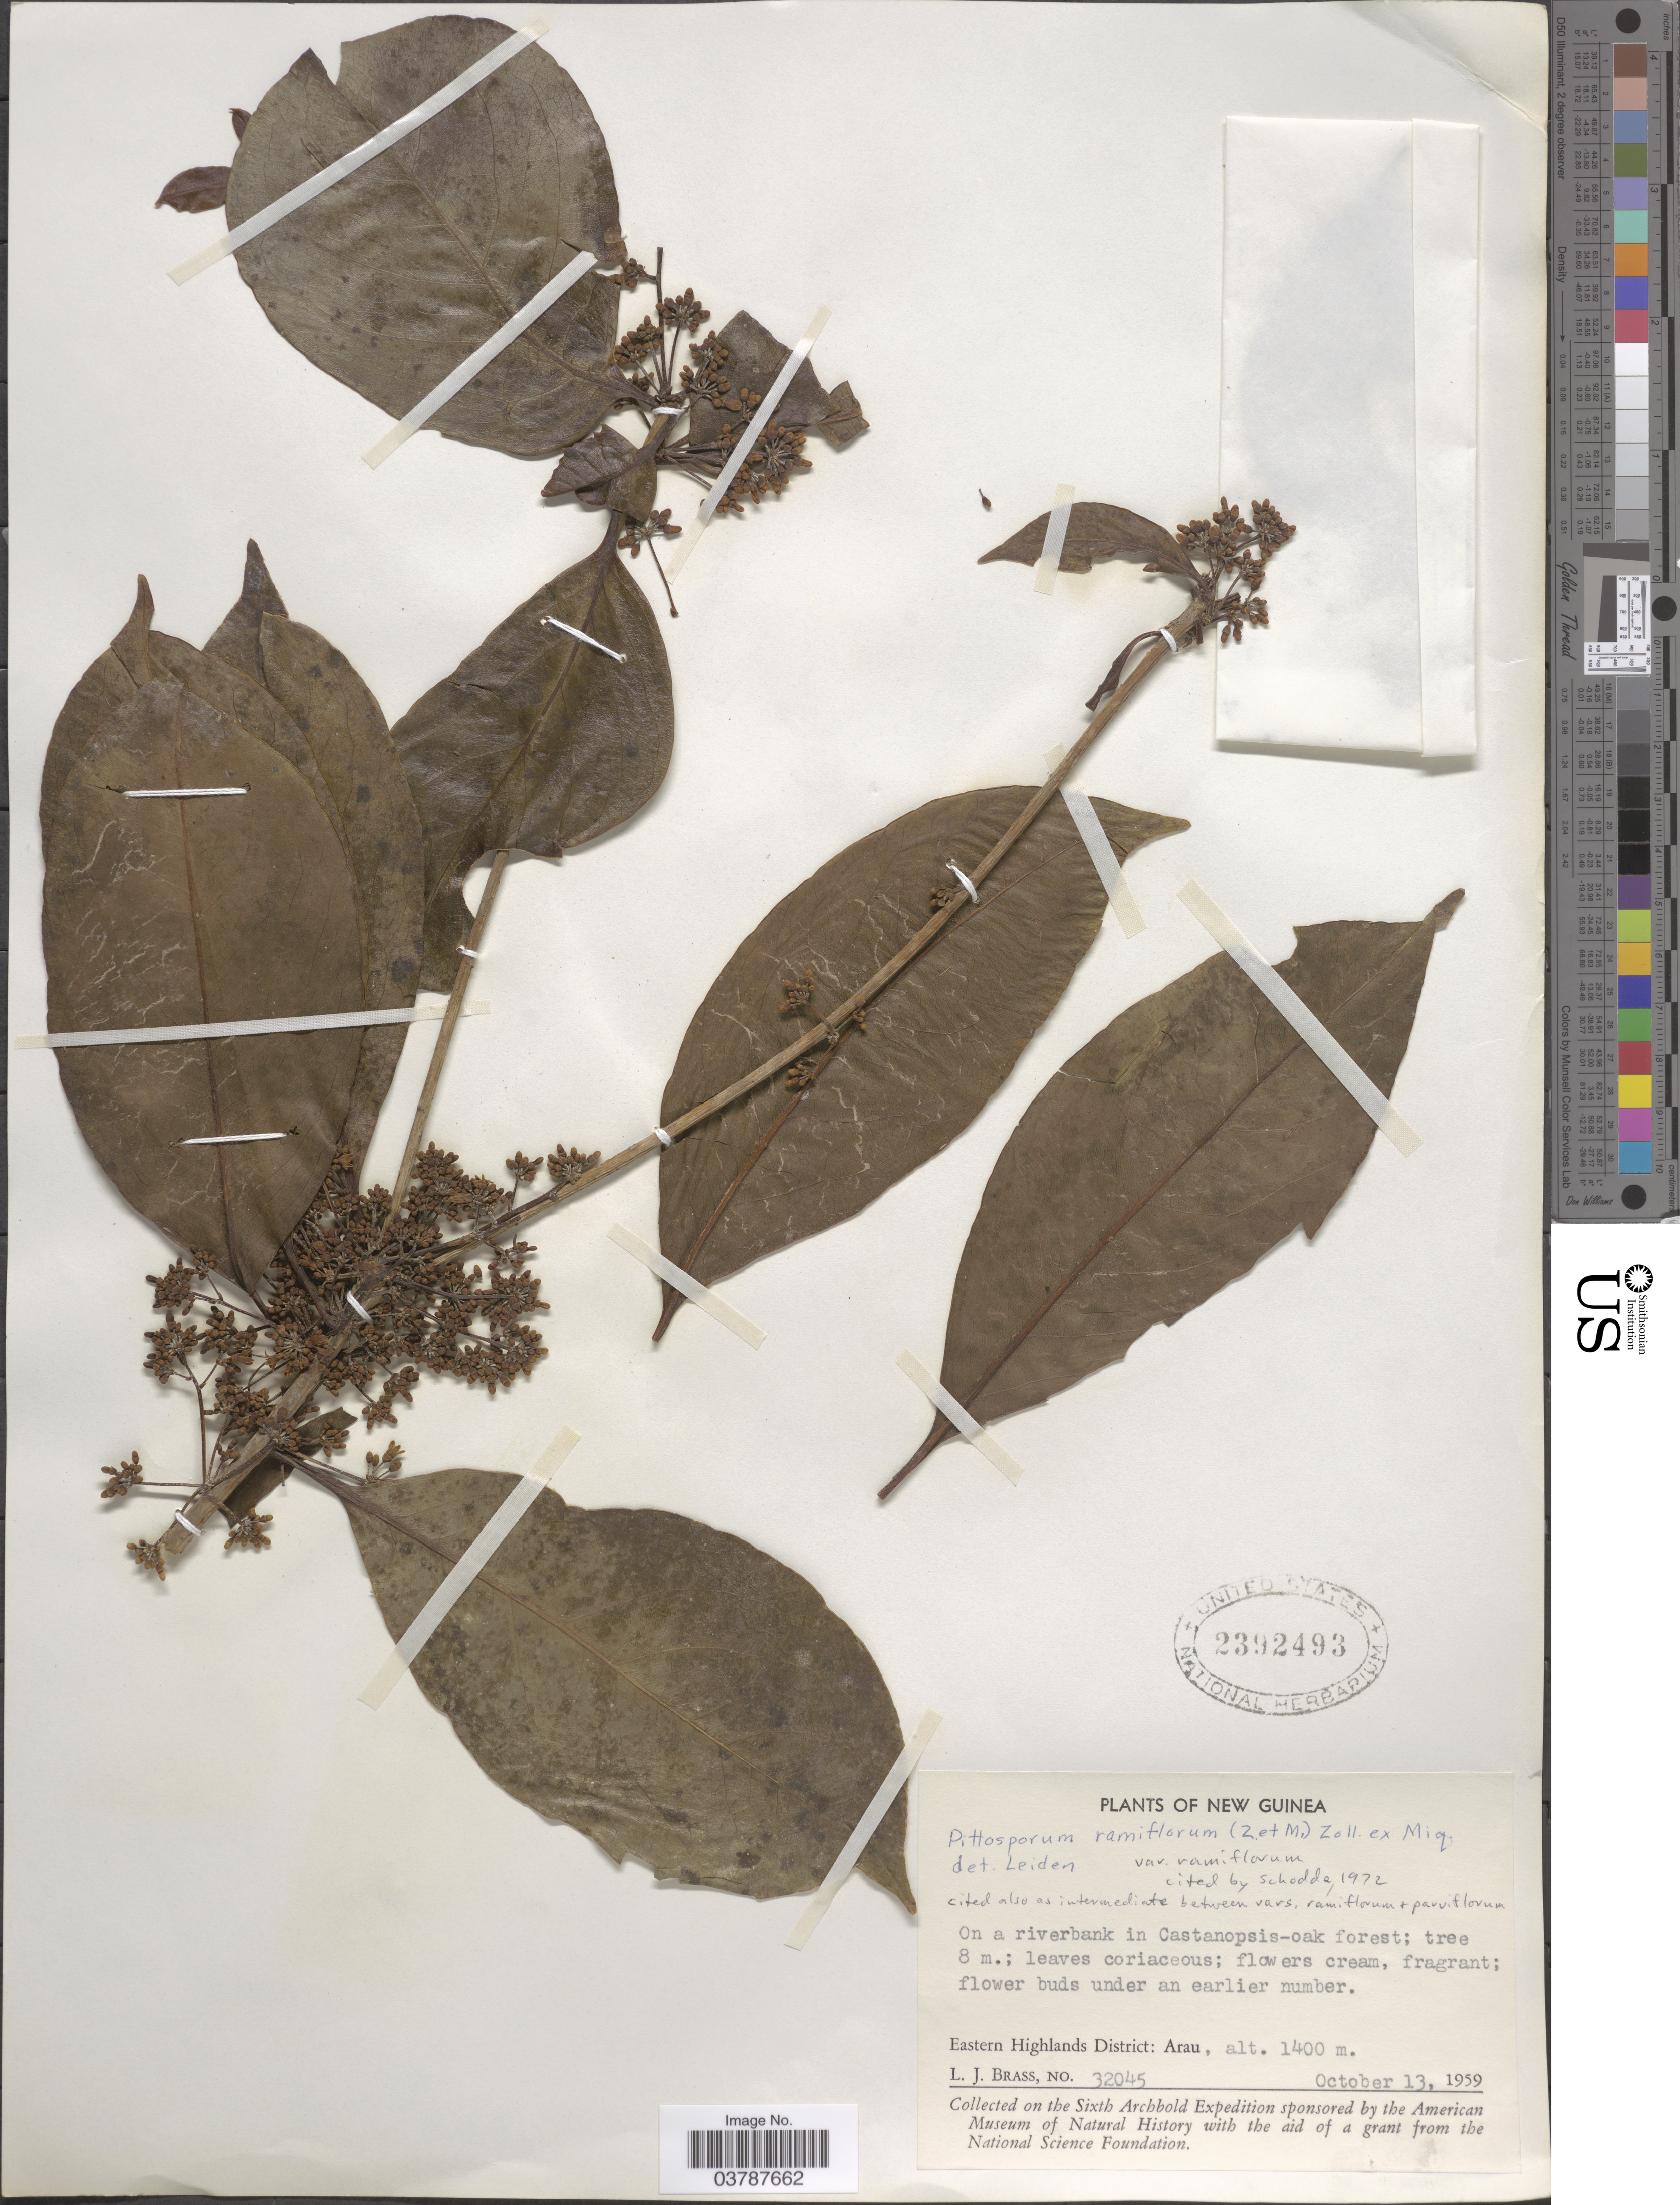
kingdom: Plantae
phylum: Tracheophyta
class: Magnoliopsida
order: Apiales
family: Pittosporaceae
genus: Pittosporum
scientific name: Pittosporum ramiflorum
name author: (Zoll. & Mor.) Zoll.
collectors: L. J. Brass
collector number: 32045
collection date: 1959-10-13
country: Papua New Guinea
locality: New Guinea. Eastern Highlands District: Arau.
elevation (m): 1400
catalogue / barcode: US 2392493